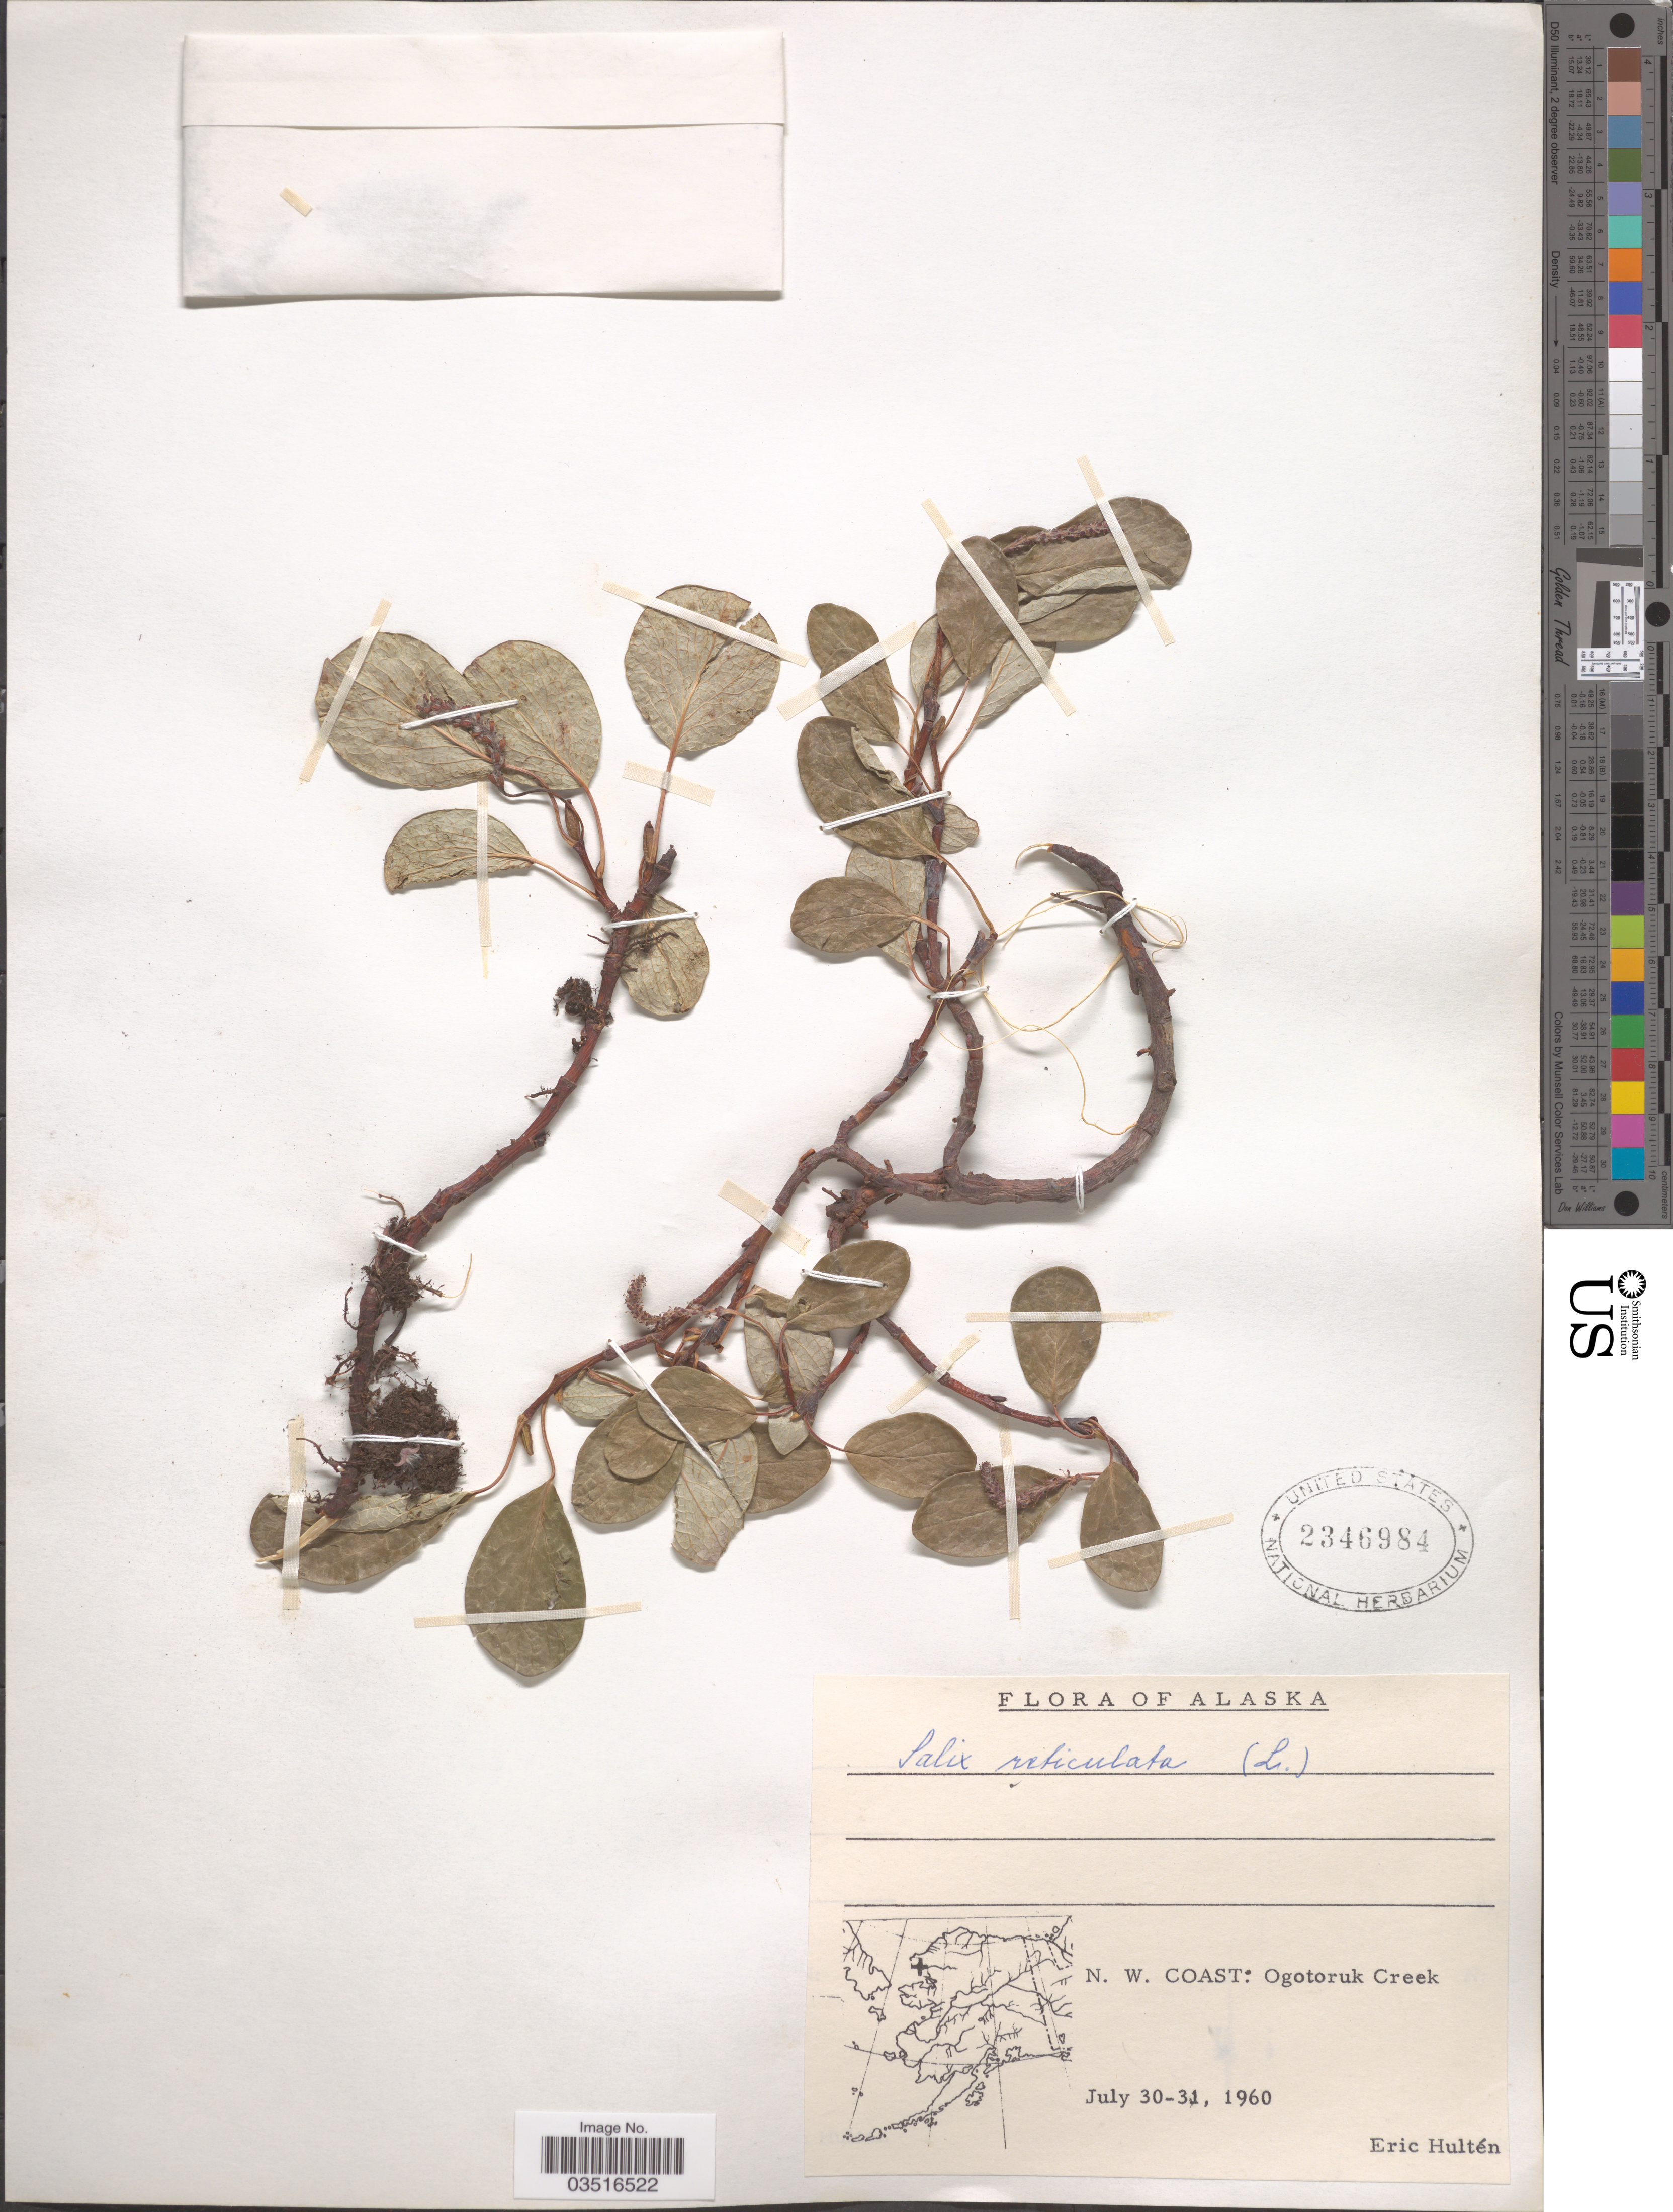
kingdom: Plantae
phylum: Tracheophyta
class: Magnoliopsida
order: Malpighiales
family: Salicaceae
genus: Salix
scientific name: Salix reticulata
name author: L.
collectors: E. G. Hultén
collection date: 1960-07-30/1960-07-31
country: United States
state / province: Alaska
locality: N. W. Coast: Ogotoruk Creek.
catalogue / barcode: US 2346984